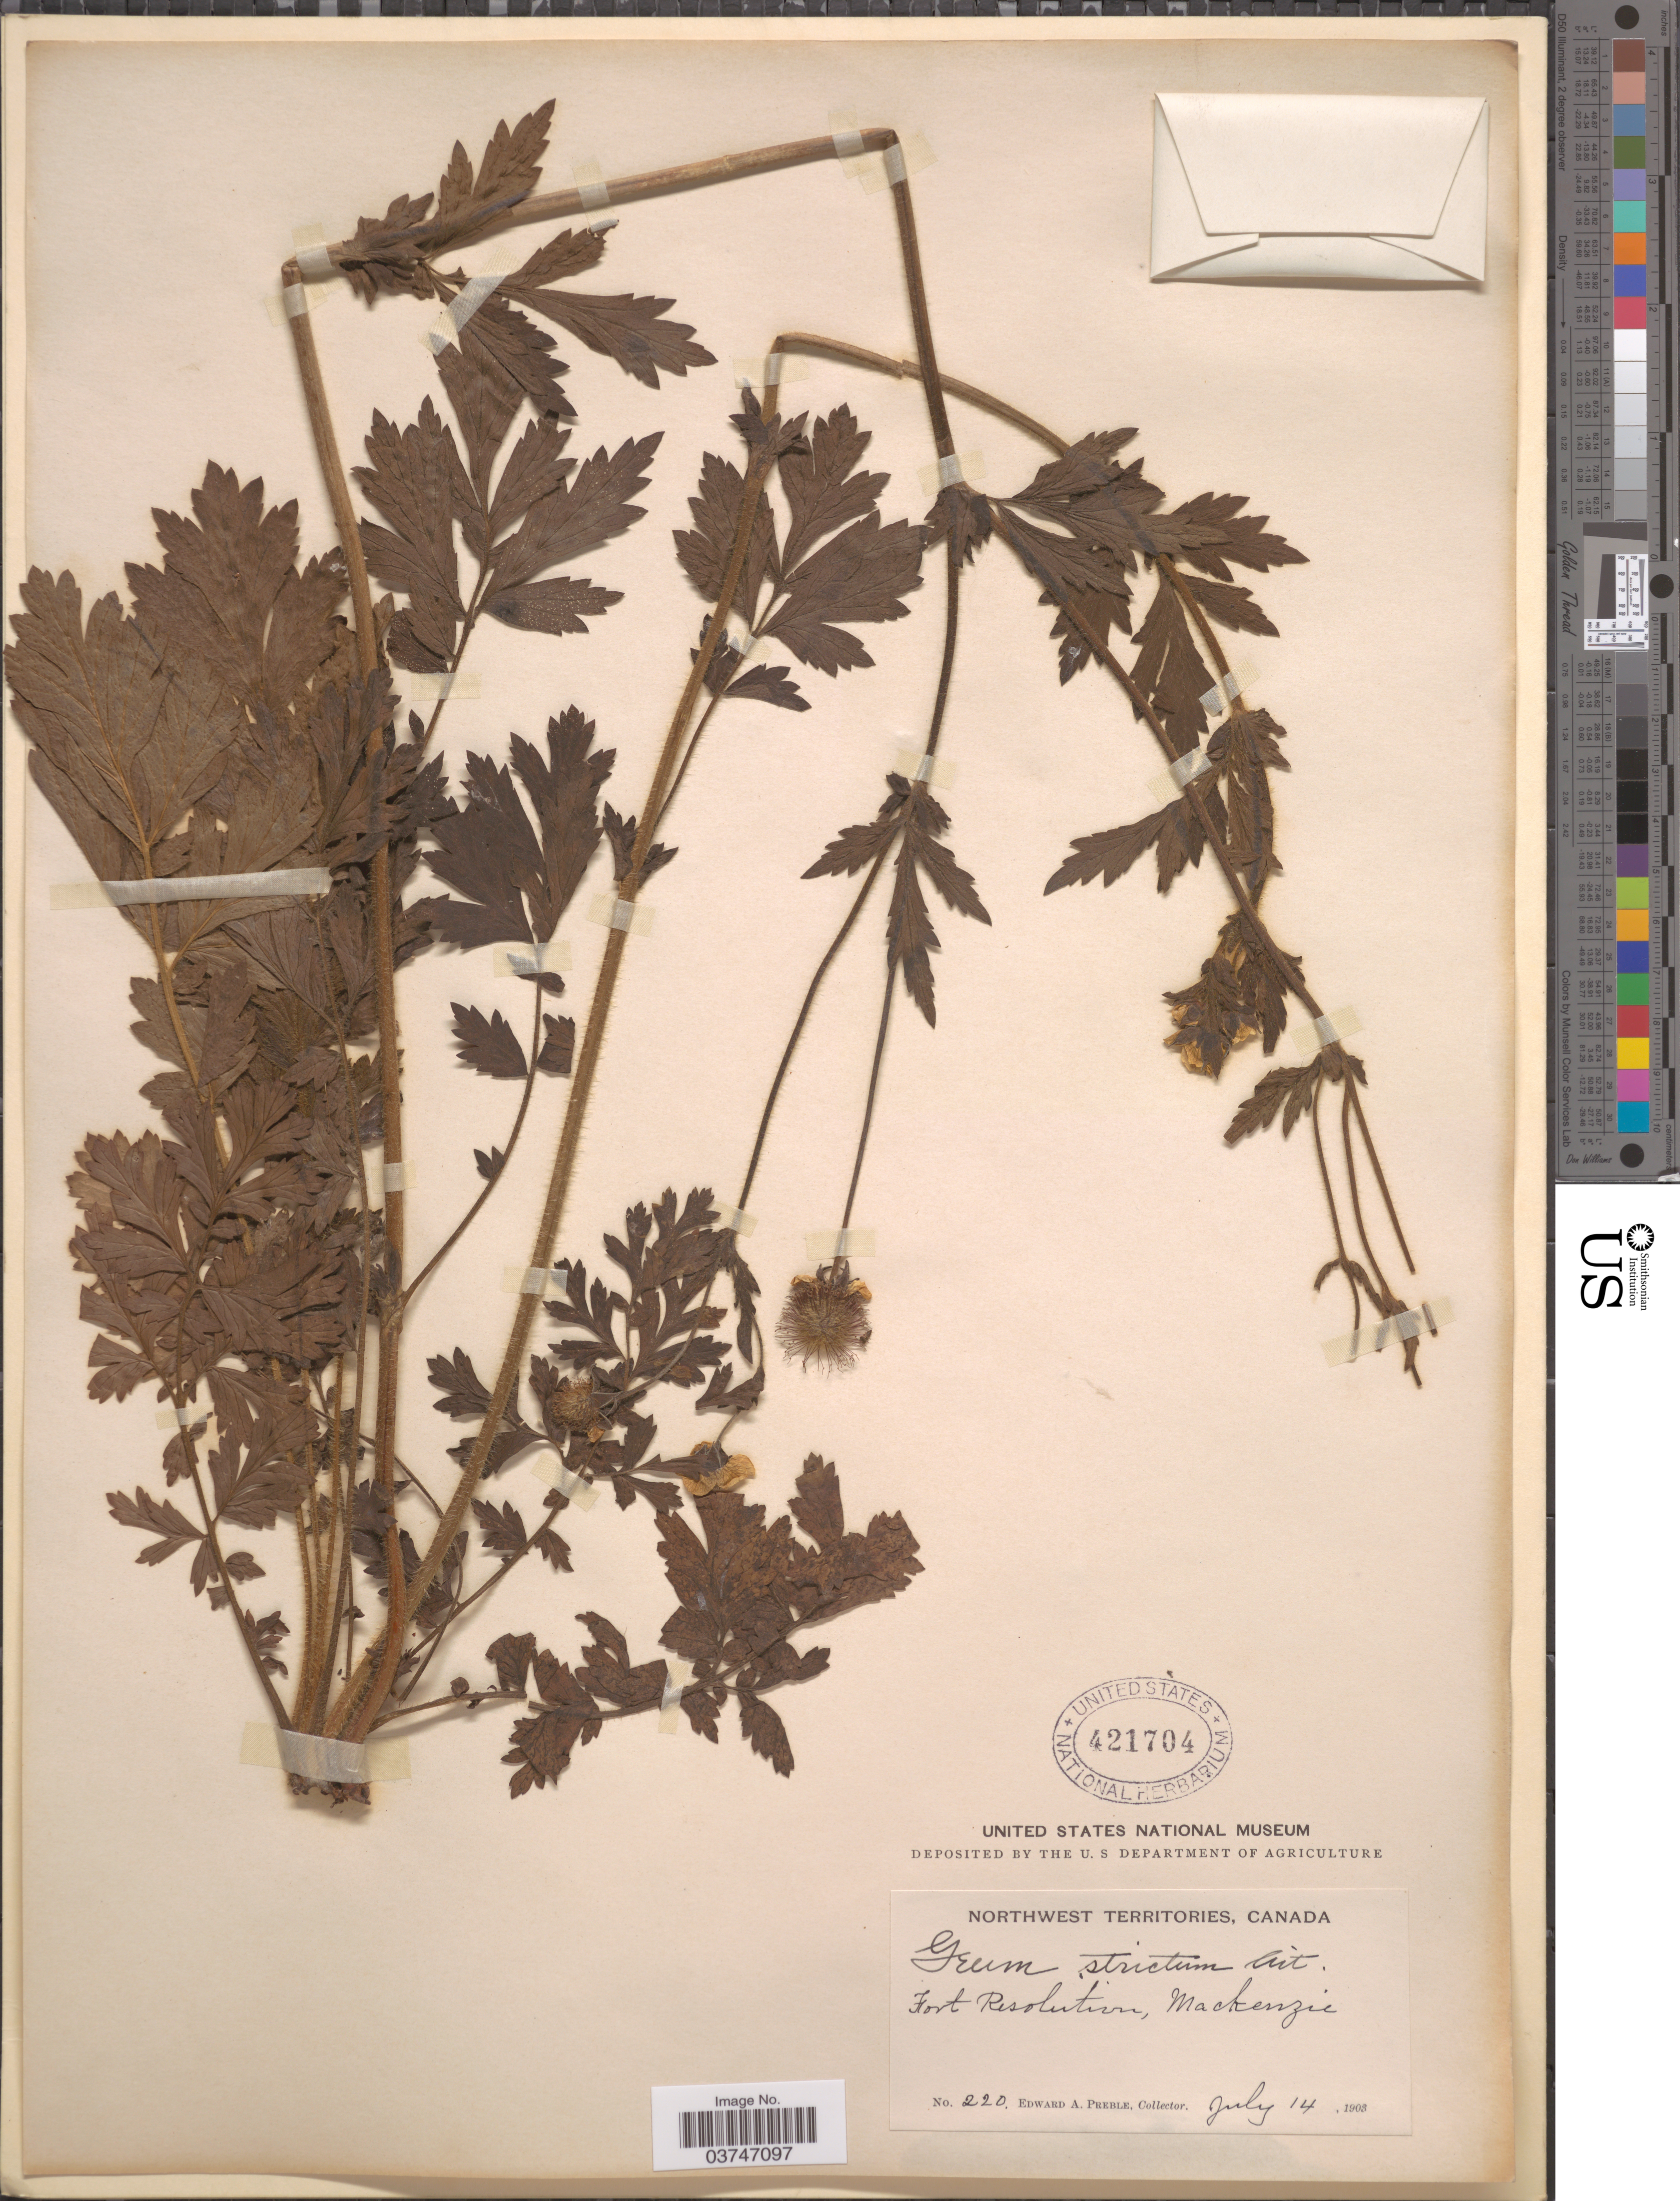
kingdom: Plantae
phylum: Tracheophyta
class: Magnoliopsida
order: Rosales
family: Rosaceae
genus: Geum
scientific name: Geum aleppicum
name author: Jacq.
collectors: E. Preble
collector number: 220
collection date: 1903-07-14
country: Canada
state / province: Northwest Territories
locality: Fort Resolution, Mackenzie.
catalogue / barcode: US 421704